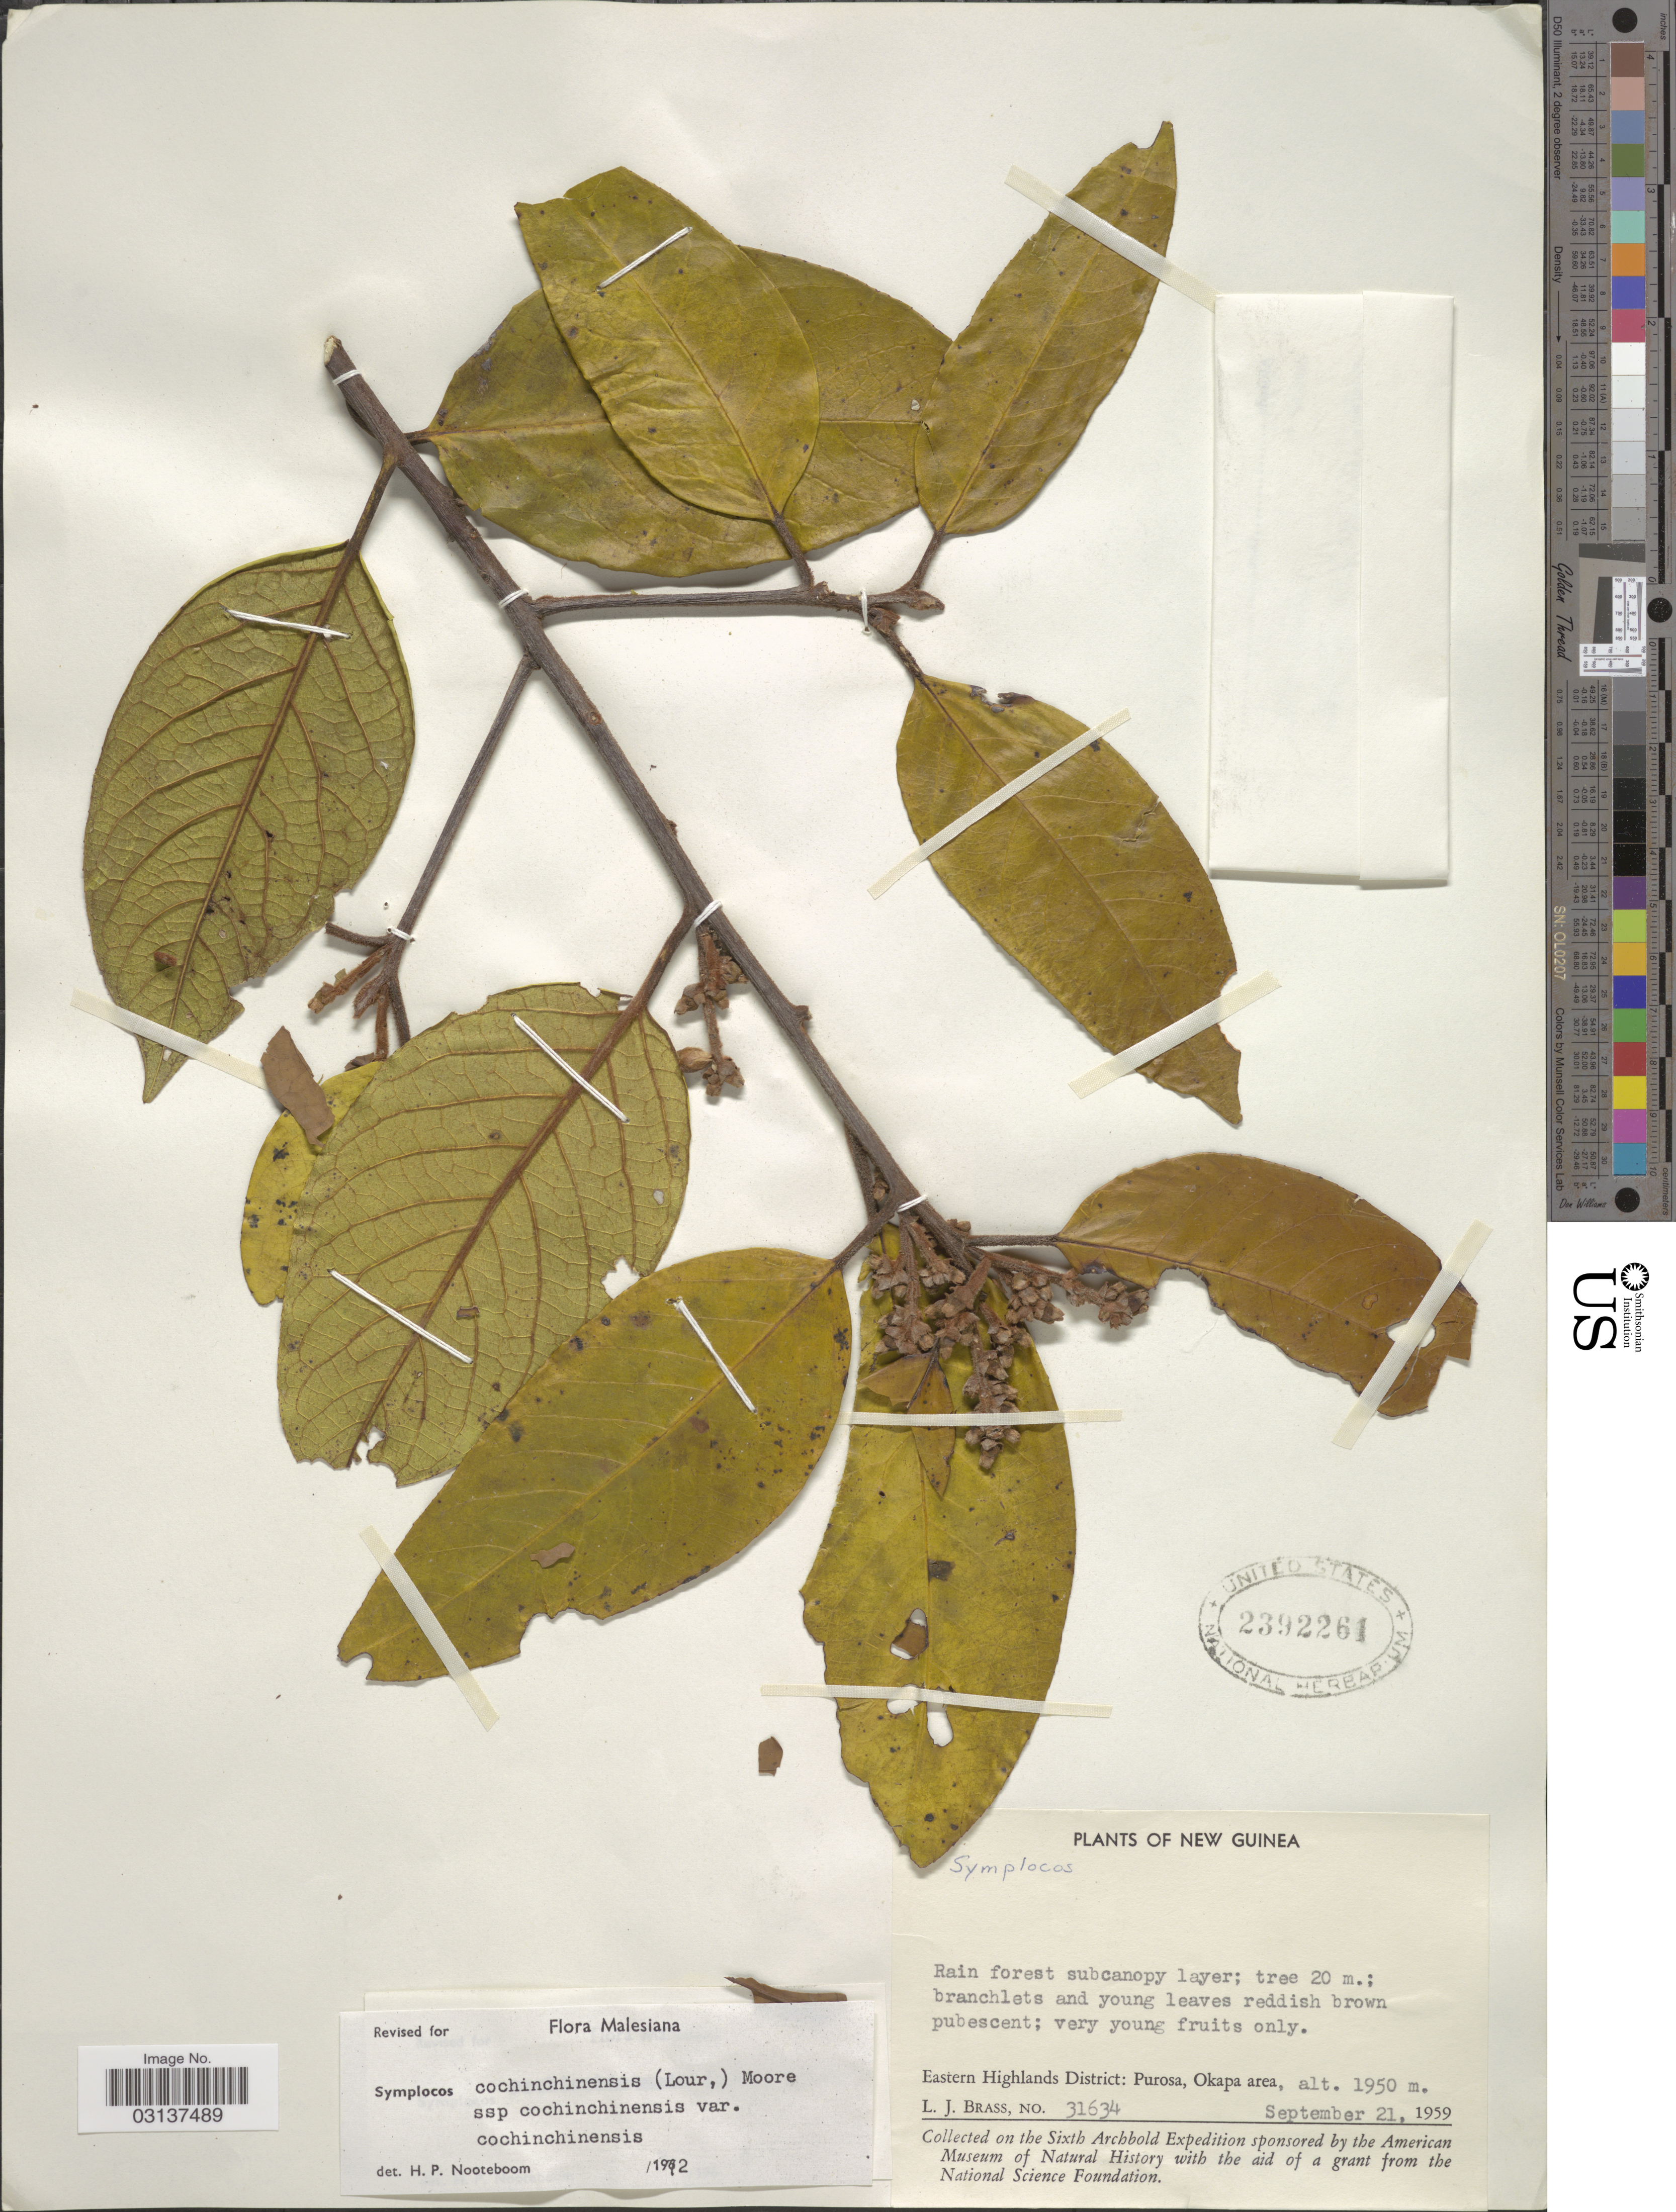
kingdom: Plantae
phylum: Tracheophyta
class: Magnoliopsida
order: Ericales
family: Symplocaceae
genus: Symplocos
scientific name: Symplocos cochinchinensis subsp. cochinchinensis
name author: (Lour.) S. Moore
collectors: L. J. Brass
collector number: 31634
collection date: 1959-09-21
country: Papua New Guinea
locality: New Guinea, Eastern Highlands District: Purosa, Okapa area.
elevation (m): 1950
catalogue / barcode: US 2392261